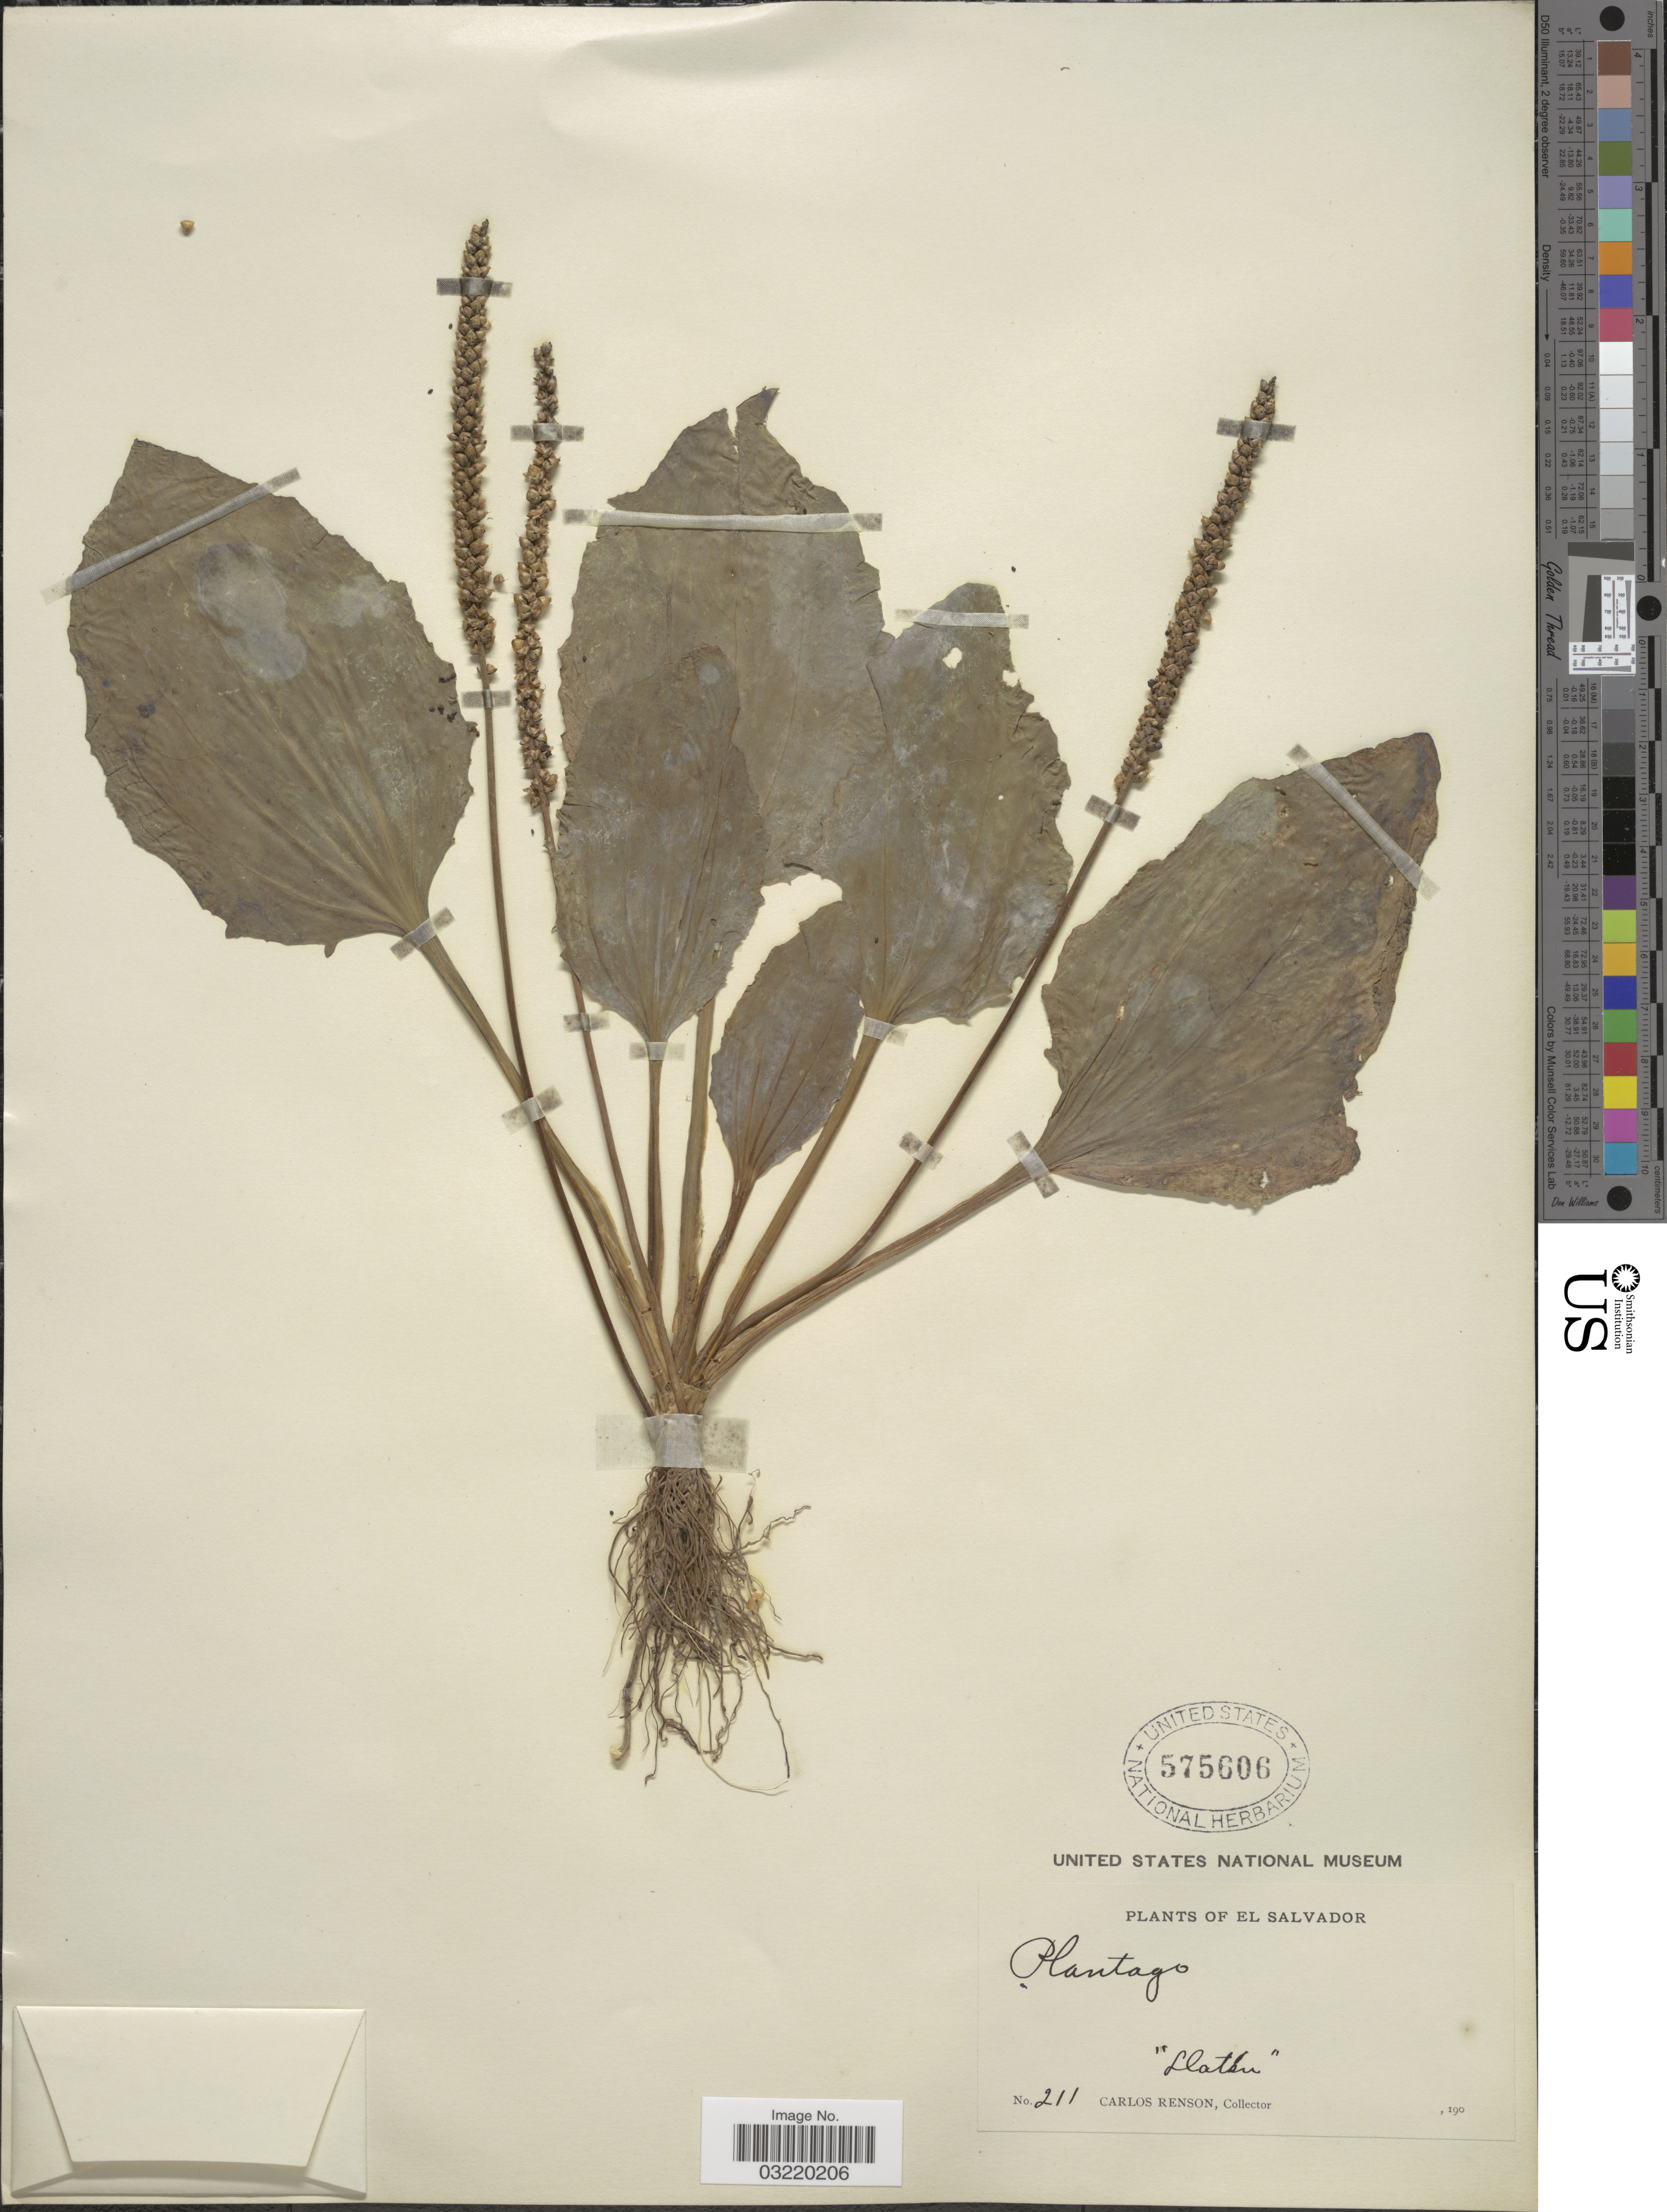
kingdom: Plantae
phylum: Tracheophyta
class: Magnoliopsida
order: Lamiales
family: Plantaginaceae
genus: Plantago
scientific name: Plantago major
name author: L.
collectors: C. Renson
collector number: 211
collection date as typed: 190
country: El Salvador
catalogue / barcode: US 575606